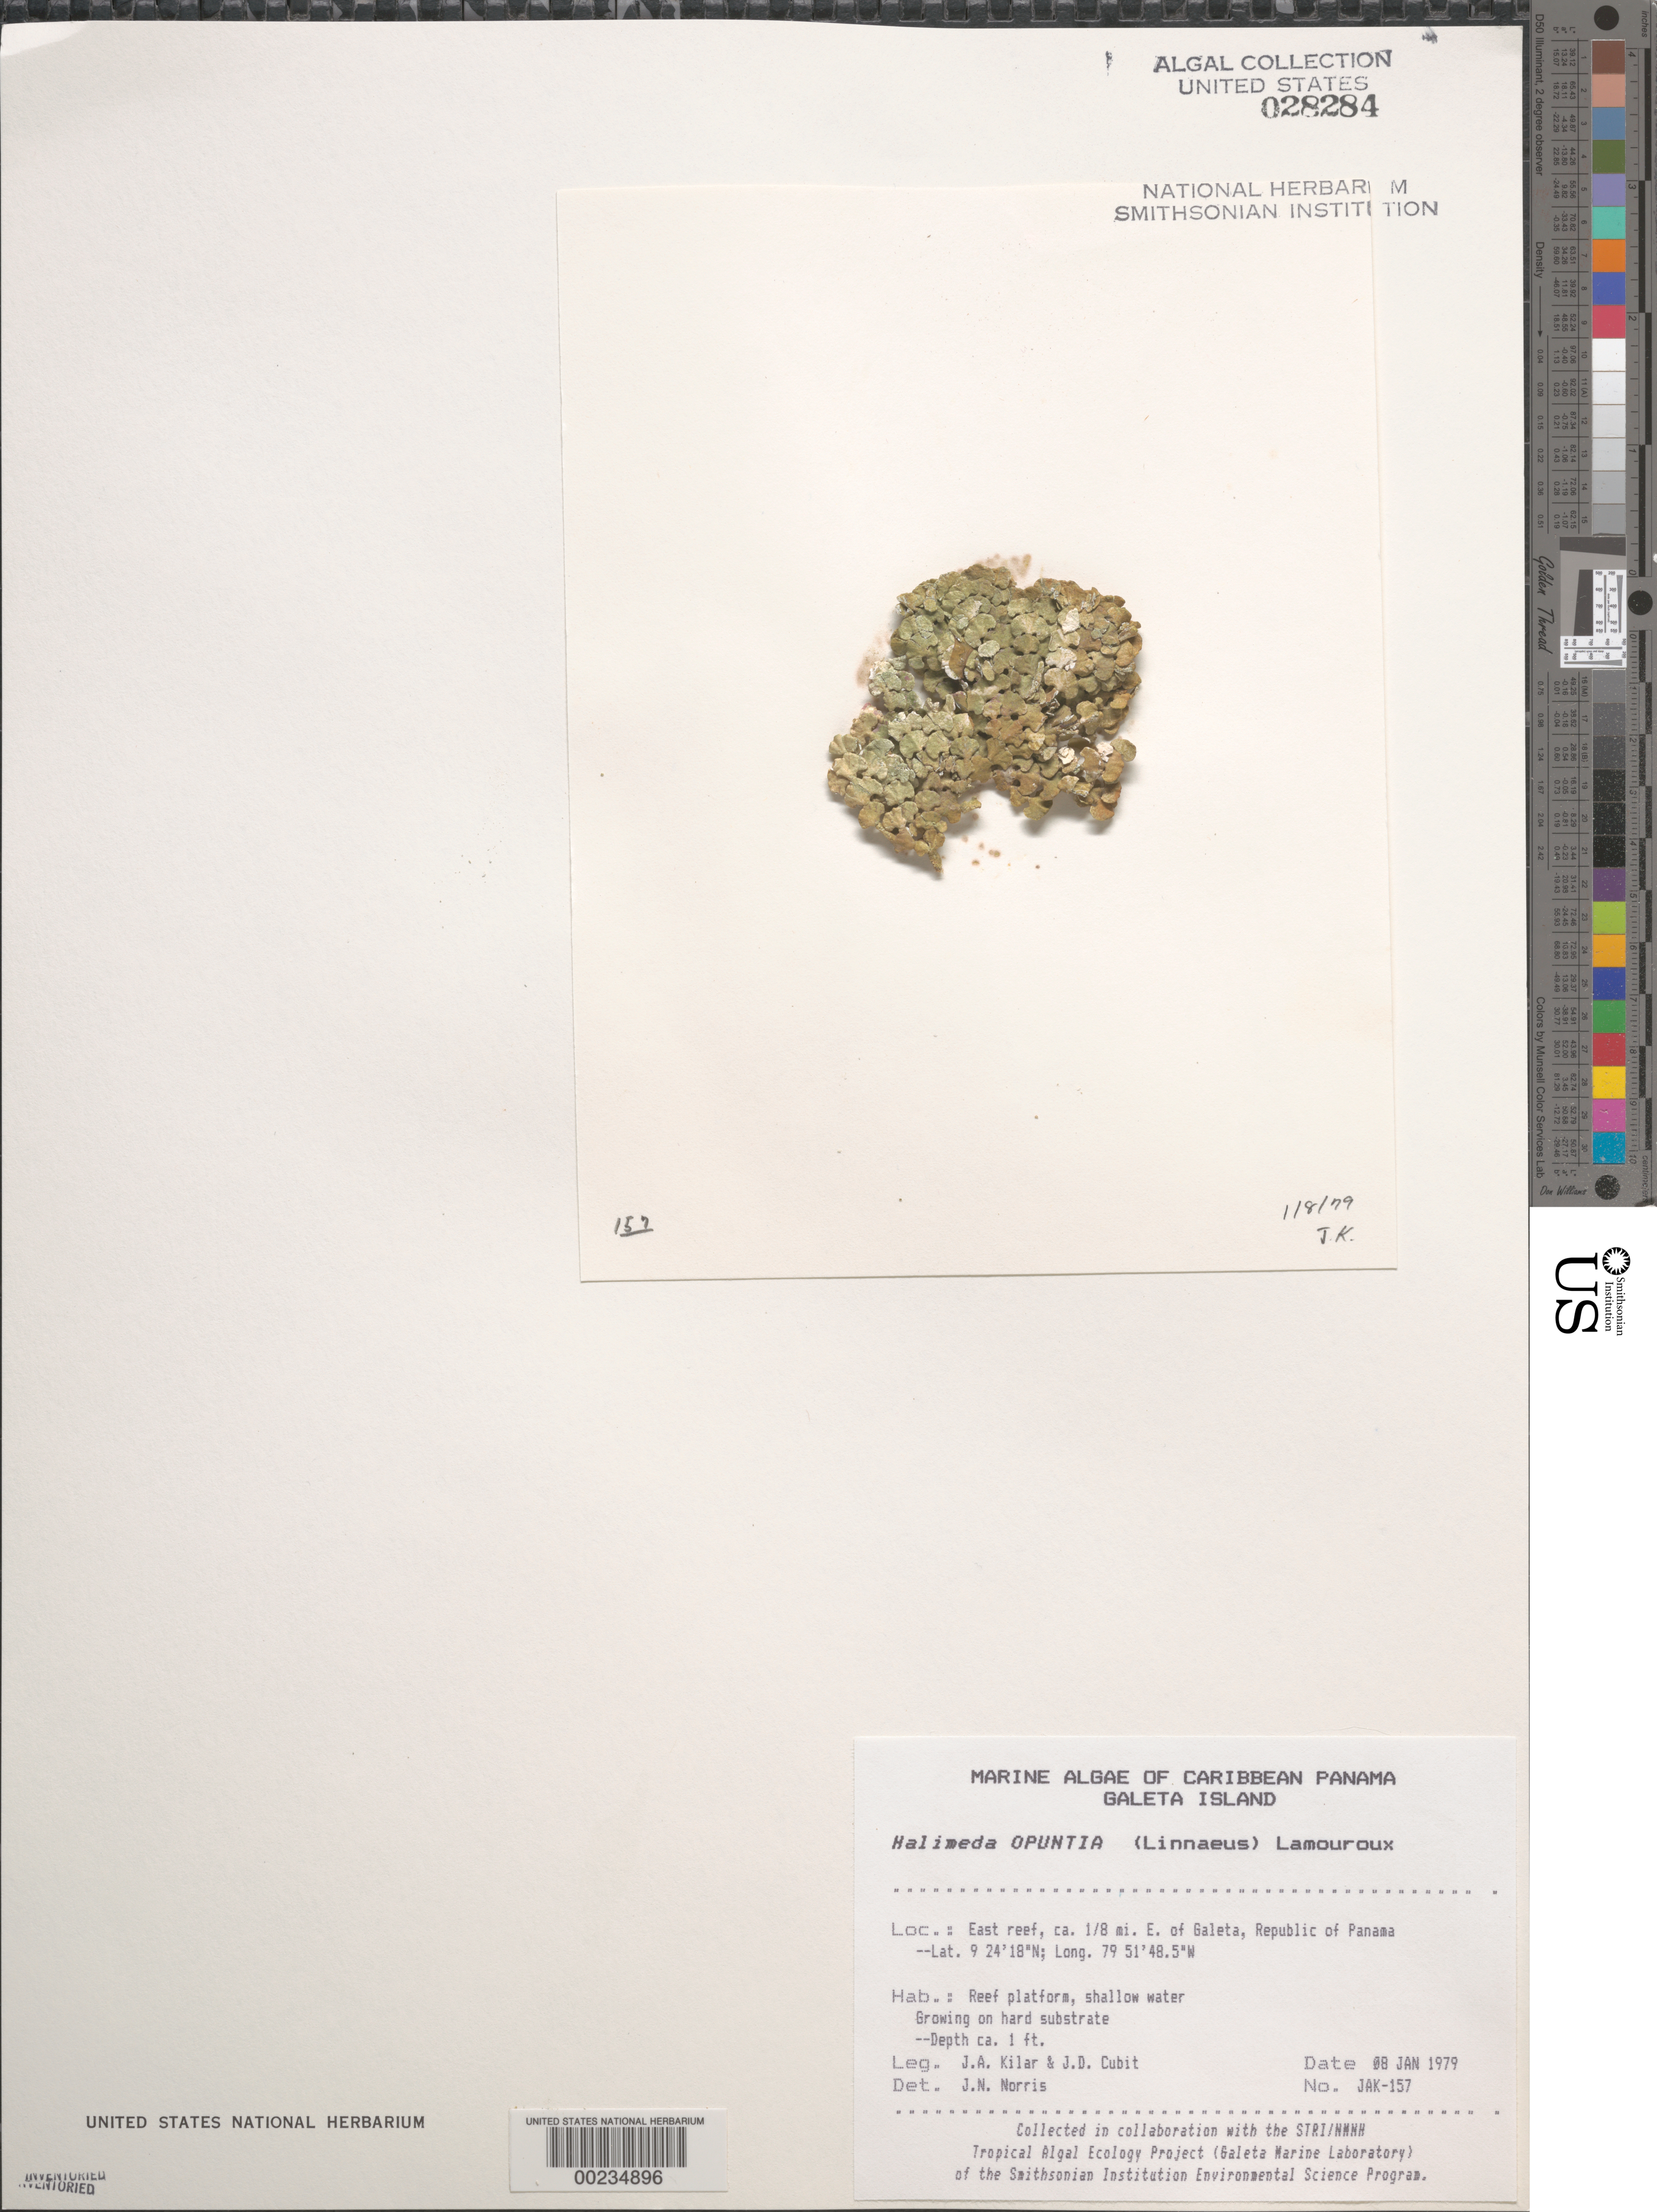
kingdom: Plantae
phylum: Chlorophyta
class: Ulvophyceae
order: Bryopsidales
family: Halimedaceae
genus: Halimeda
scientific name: Halimeda opuntia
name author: (L.) J.V.Lamouroux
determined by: Norris, James N.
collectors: J. A. Kilar & J. Cubit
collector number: JAK-157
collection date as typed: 08 Jan 1979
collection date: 1979-01-08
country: Panama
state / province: Colón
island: Galeta Island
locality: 1/8th mile east of Galeta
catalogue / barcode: US 28284